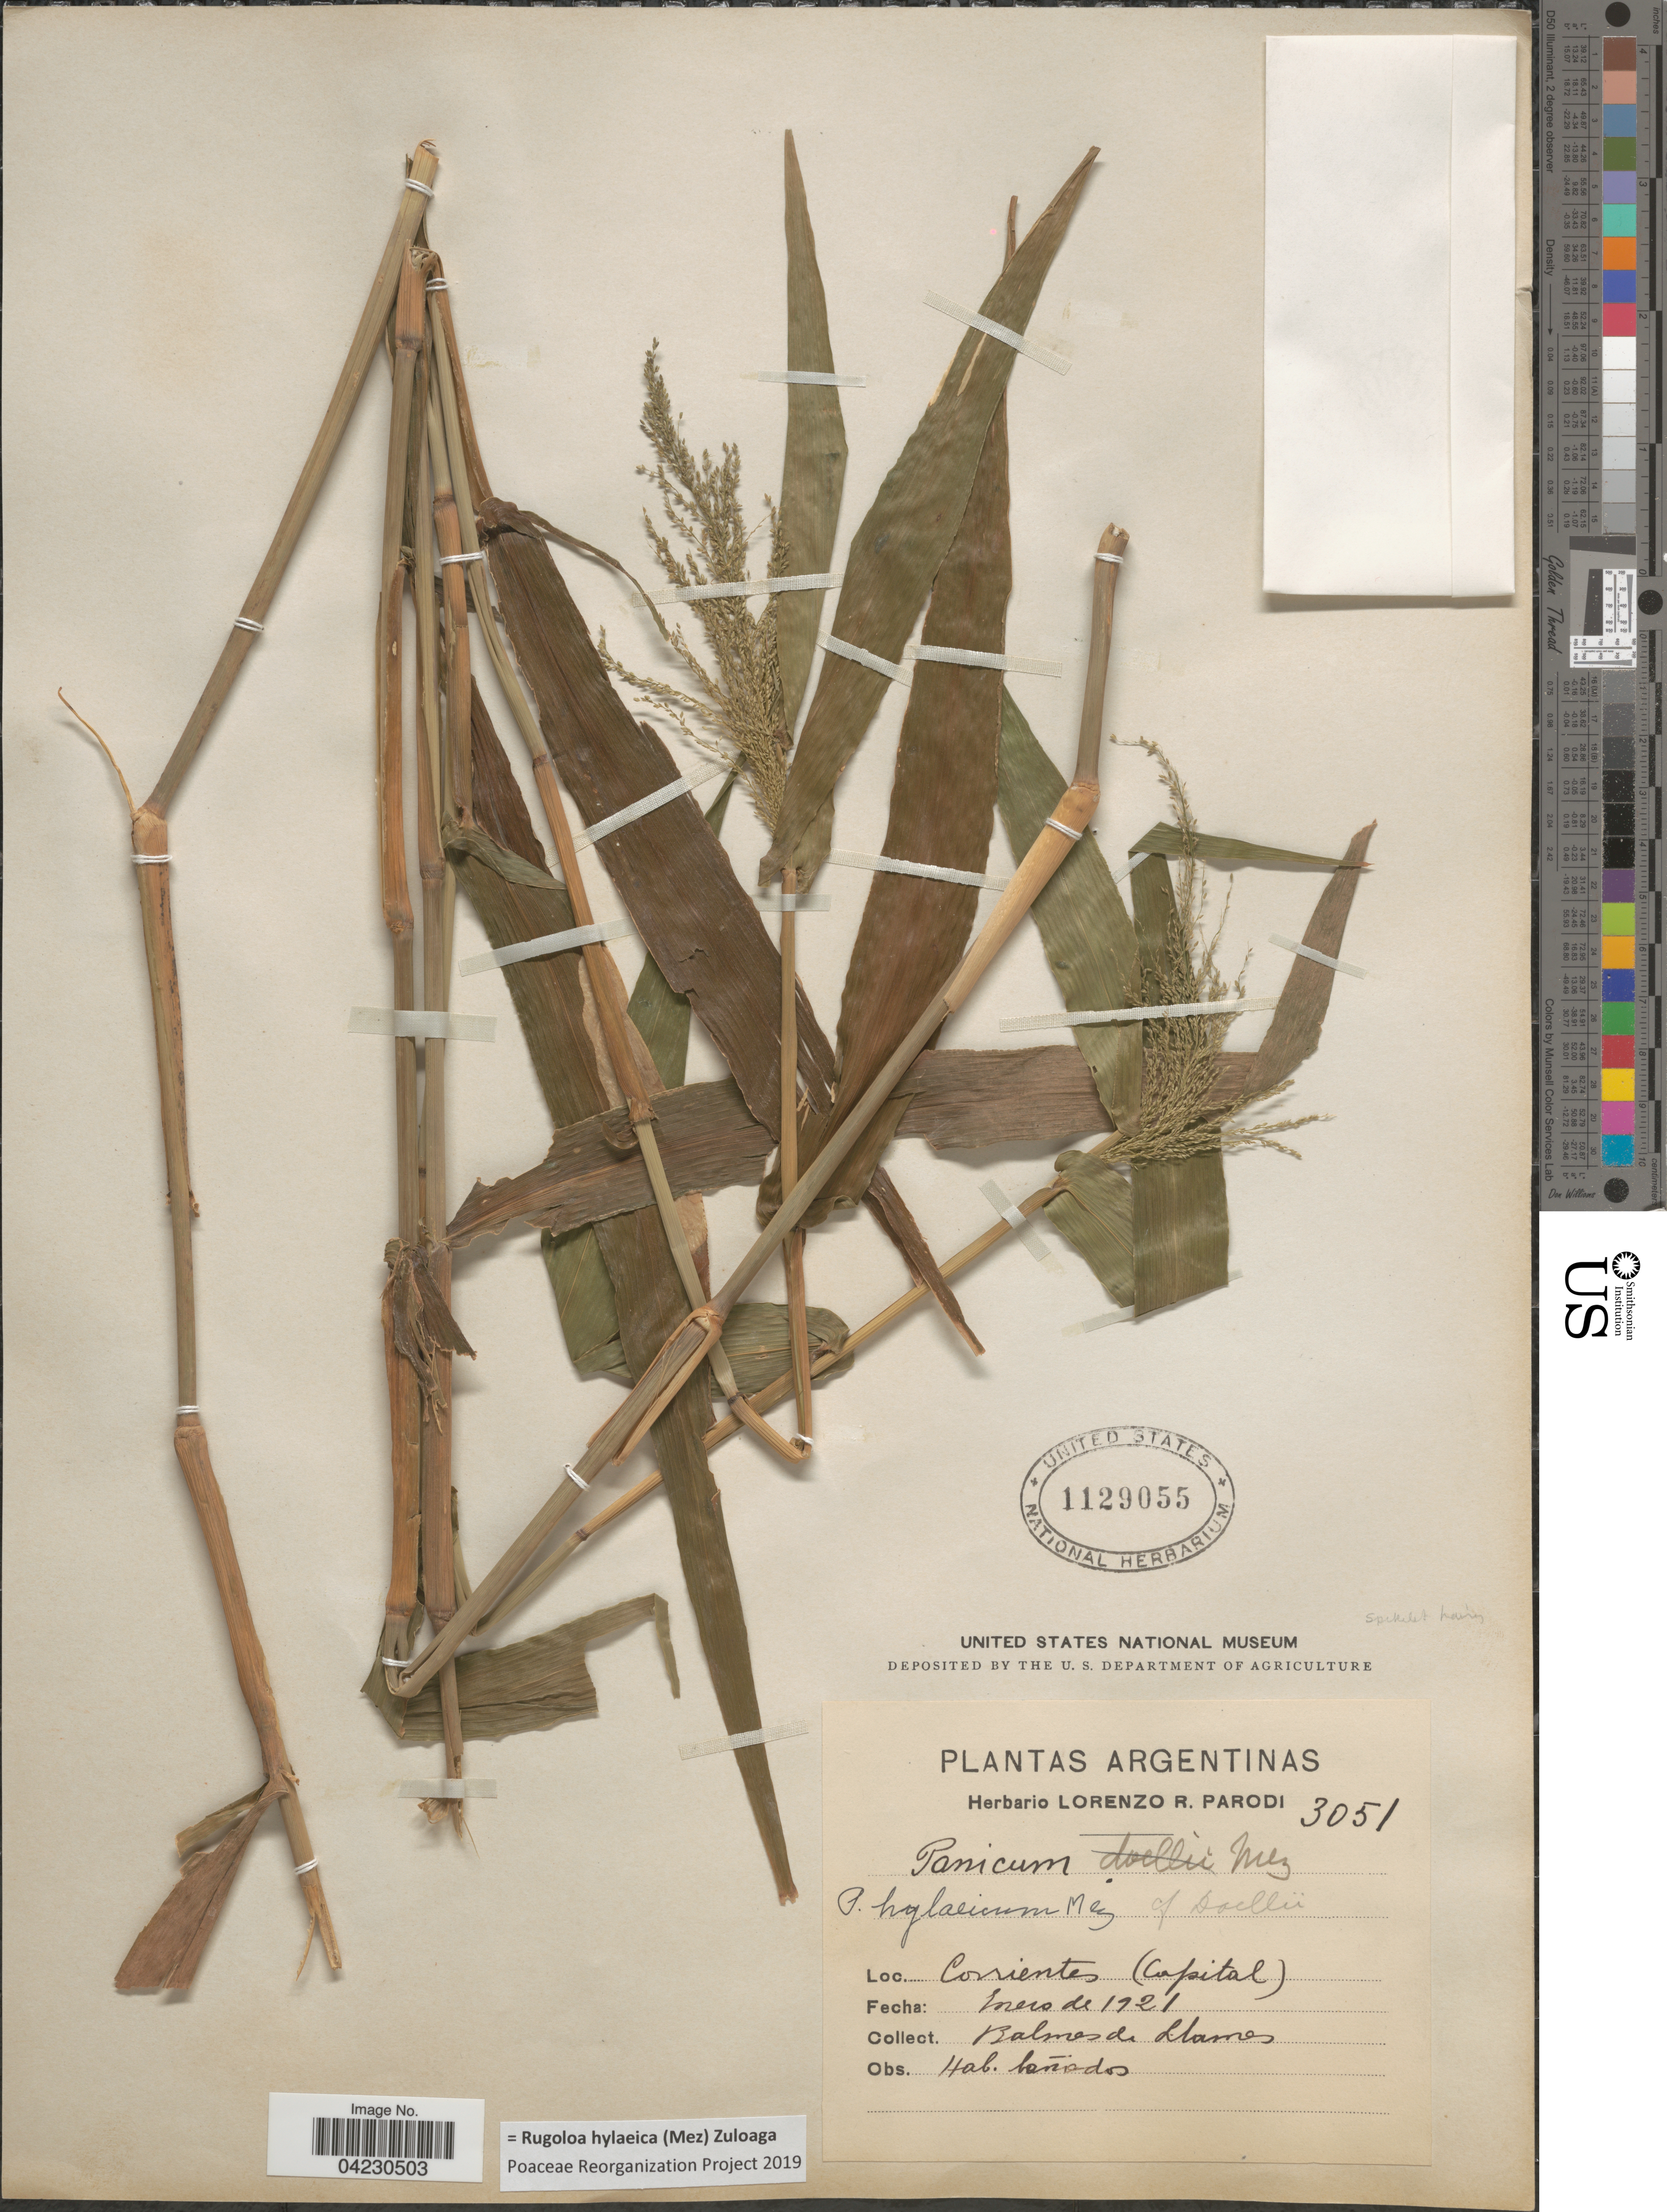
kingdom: Plantae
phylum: Tracheophyta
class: Liliopsida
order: Poales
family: Poaceae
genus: Rugoloa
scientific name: Rugoloa hylaeica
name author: (Mez) Zuloaga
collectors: ex herb. Parodi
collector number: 3051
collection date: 1921-01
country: Argentina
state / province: Corrientes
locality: Corrientes (Capital). Balmes de Llames.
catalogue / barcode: US 1129055